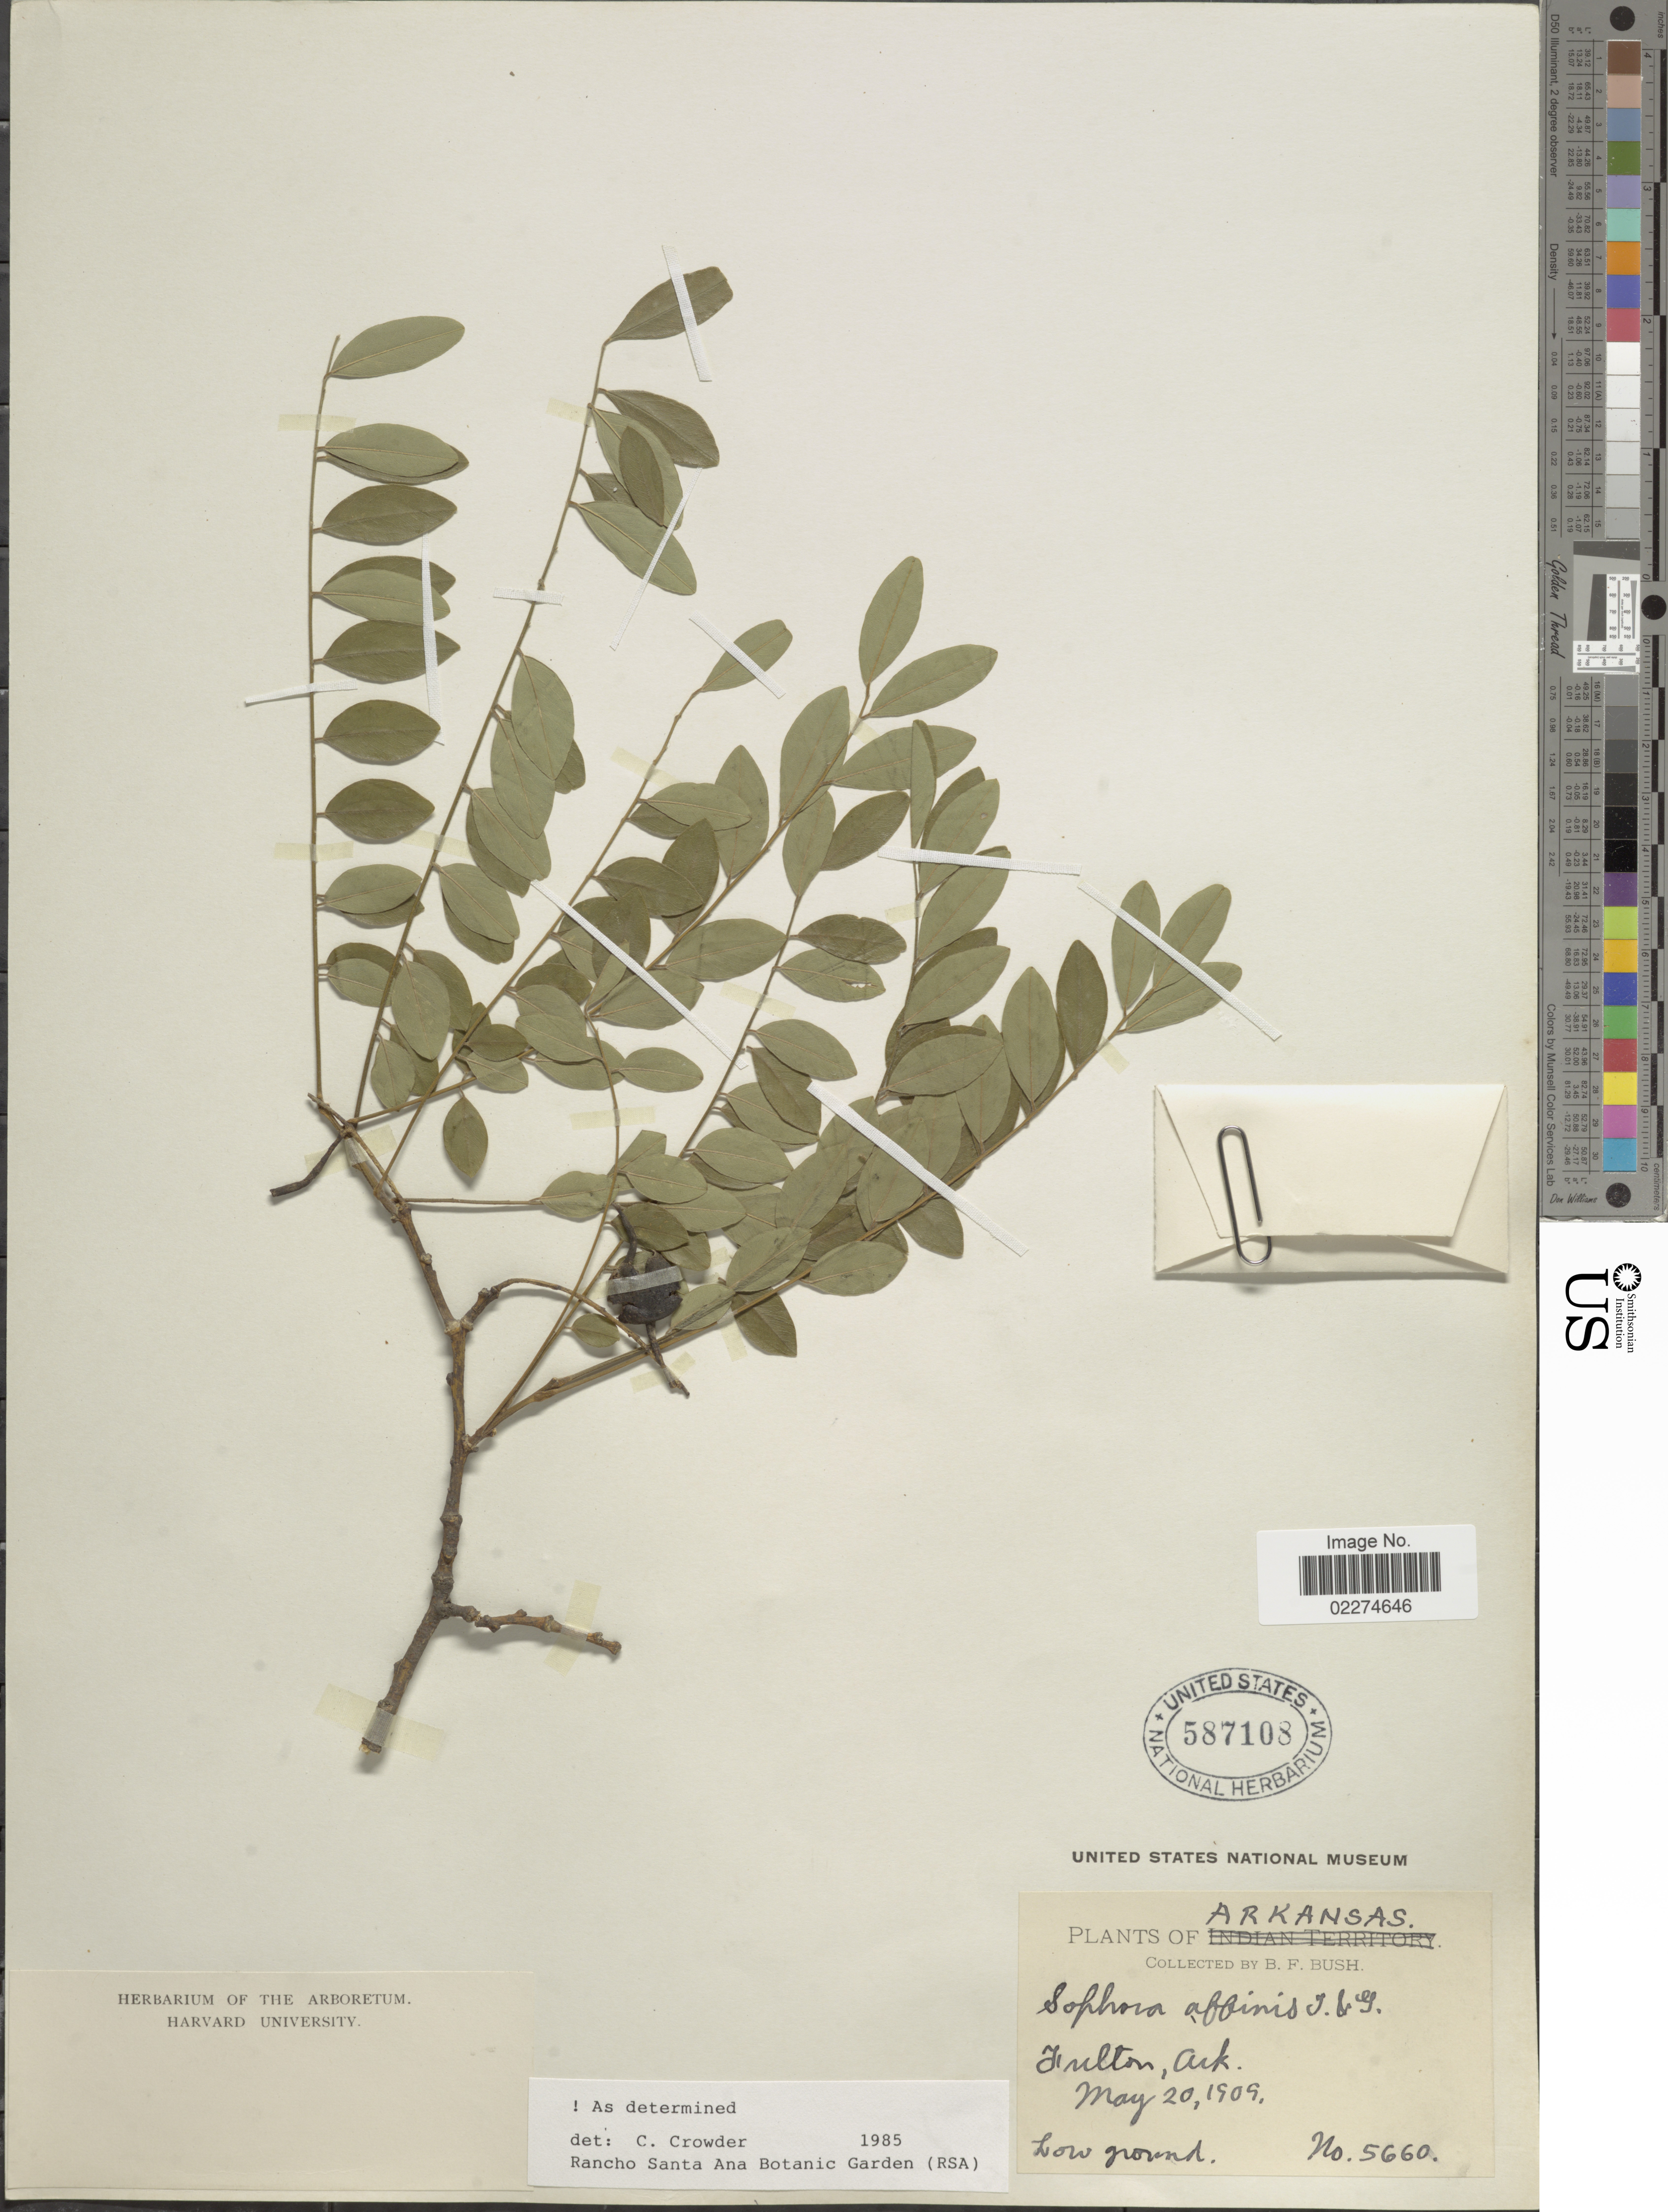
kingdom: Plantae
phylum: Tracheophyta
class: Magnoliopsida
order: Fabales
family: Fabaceae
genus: Sophora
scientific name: Sophora affinis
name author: Torr. & A. Gray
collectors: B. F. Bush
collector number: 5660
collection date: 1909-05-20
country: United States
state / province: Arkansas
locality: Julton, Ark.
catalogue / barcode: US 587108